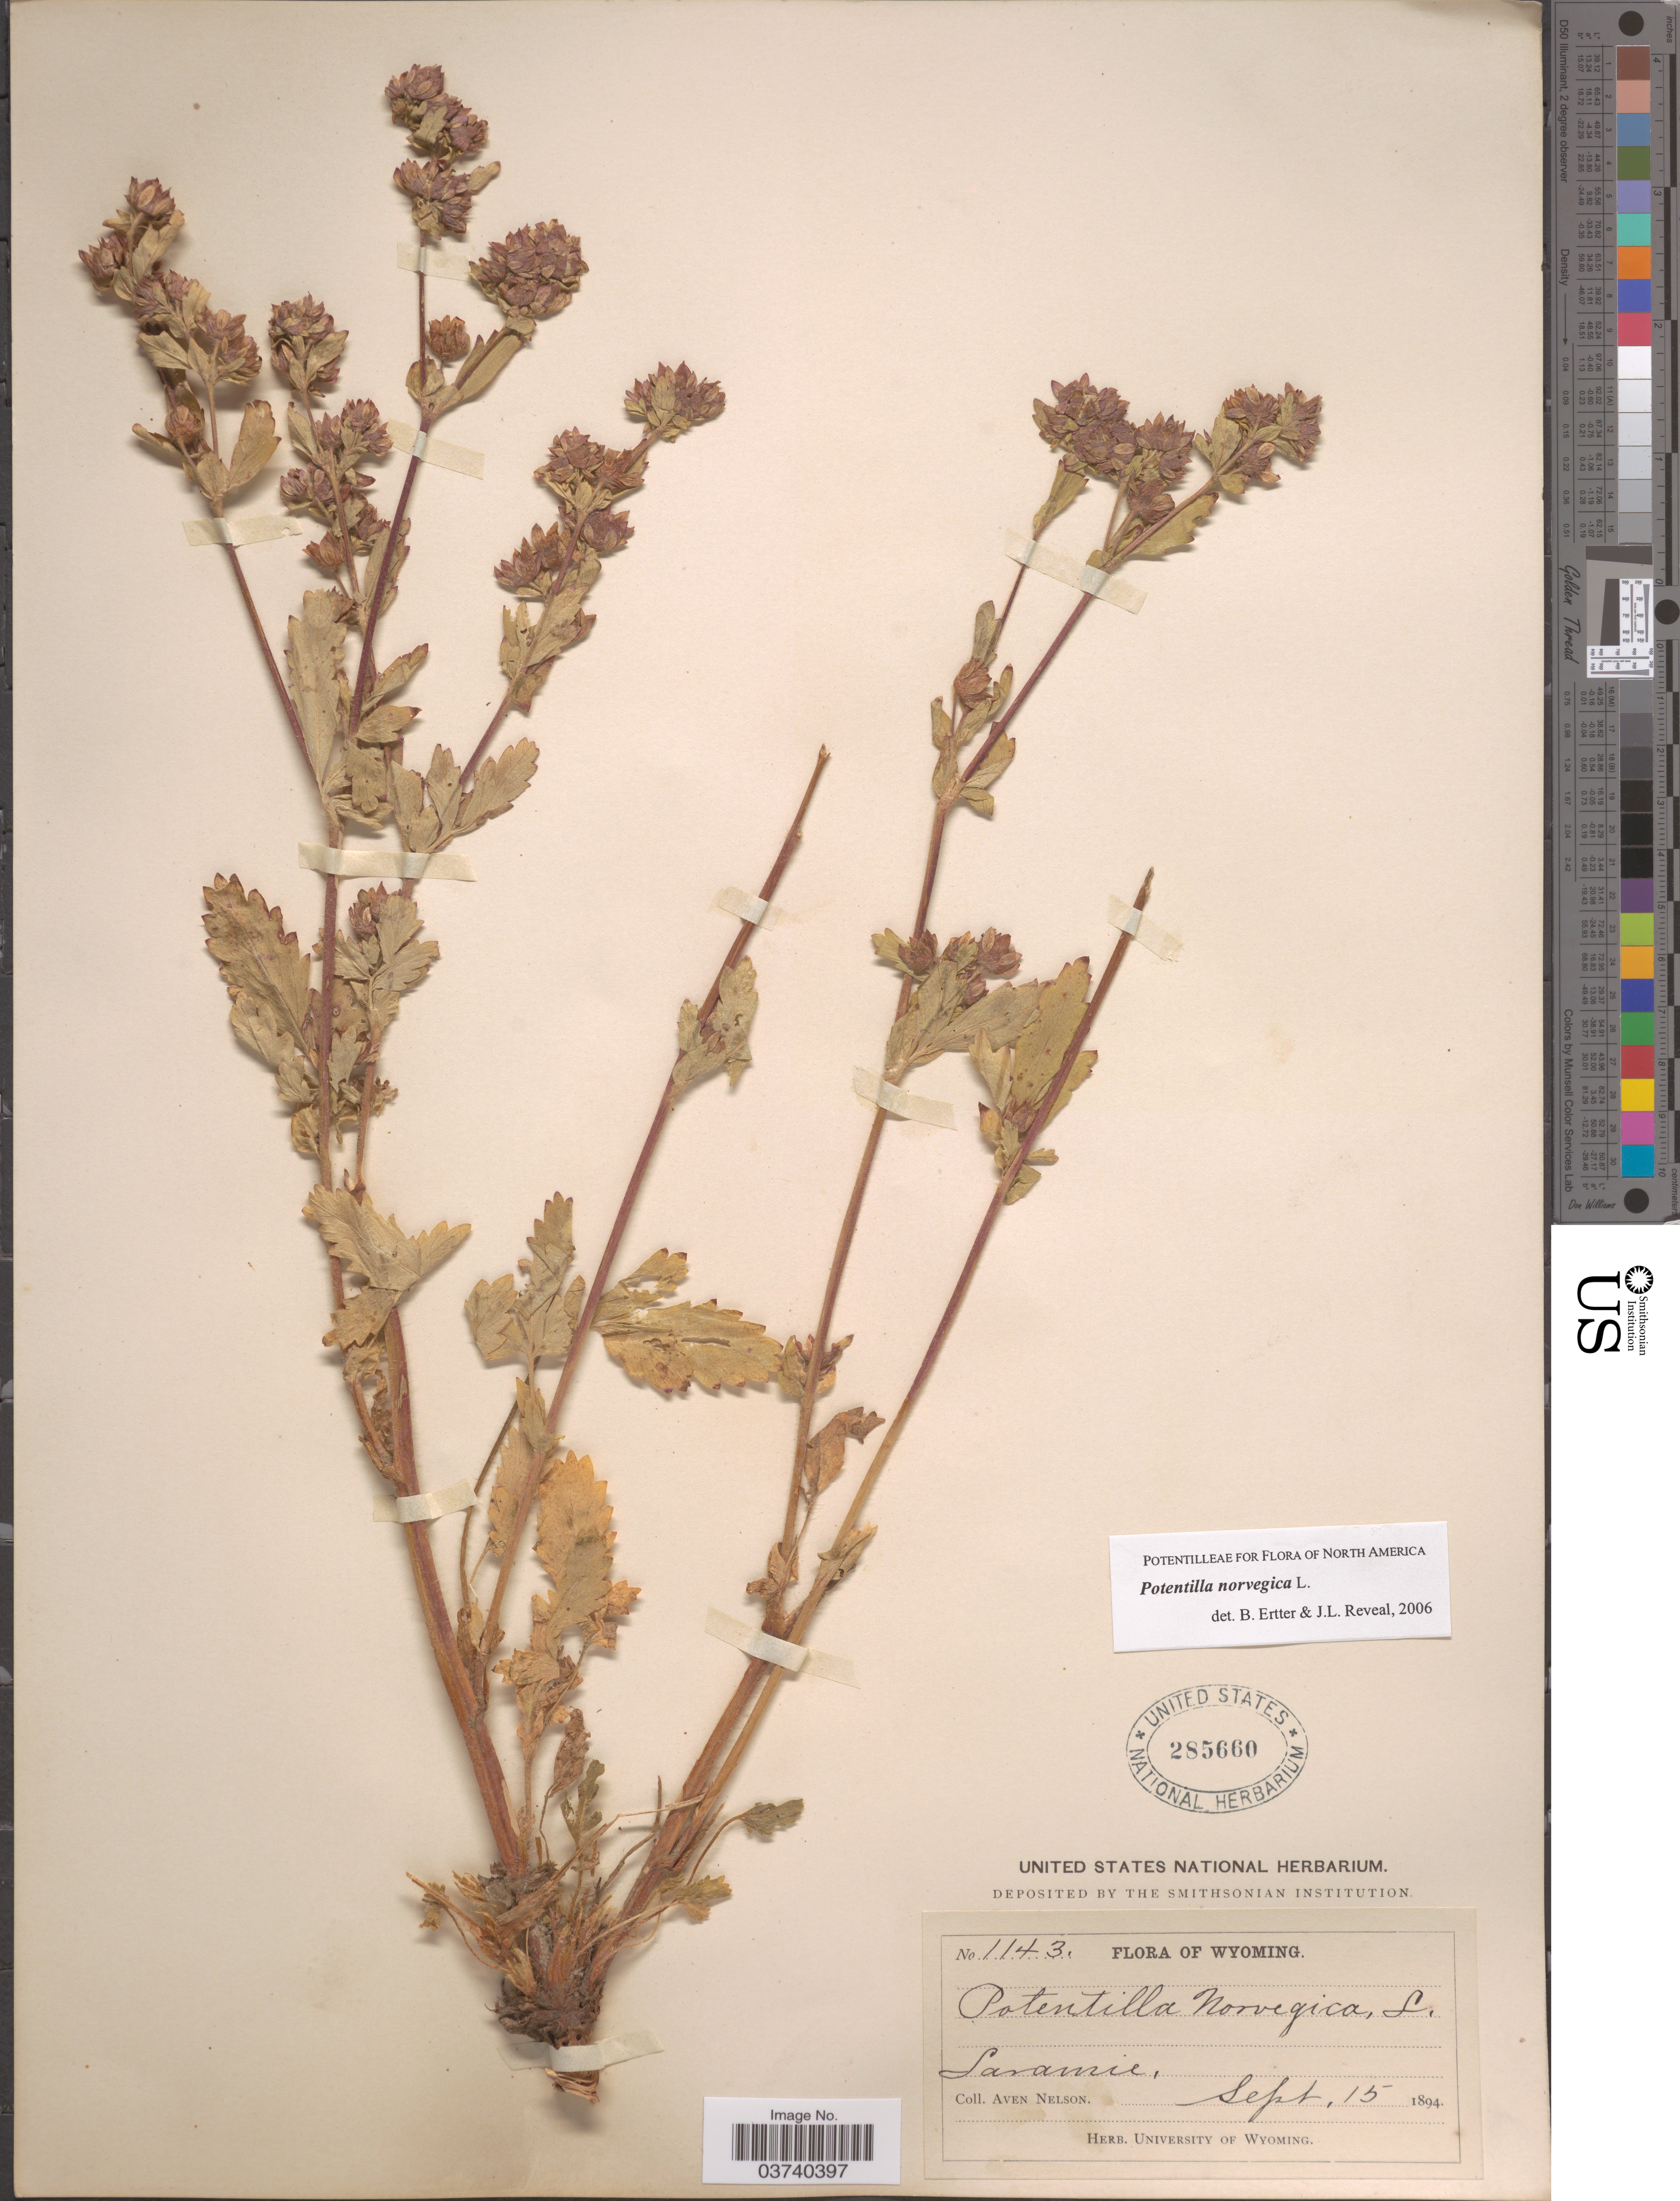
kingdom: Plantae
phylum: Tracheophyta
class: Magnoliopsida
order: Rosales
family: Rosaceae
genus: Potentilla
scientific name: Potentilla norvegica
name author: L.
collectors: A. Nelson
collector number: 1143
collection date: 1894-09-15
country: United States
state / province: Wyoming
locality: Laramie.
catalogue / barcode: US 285660